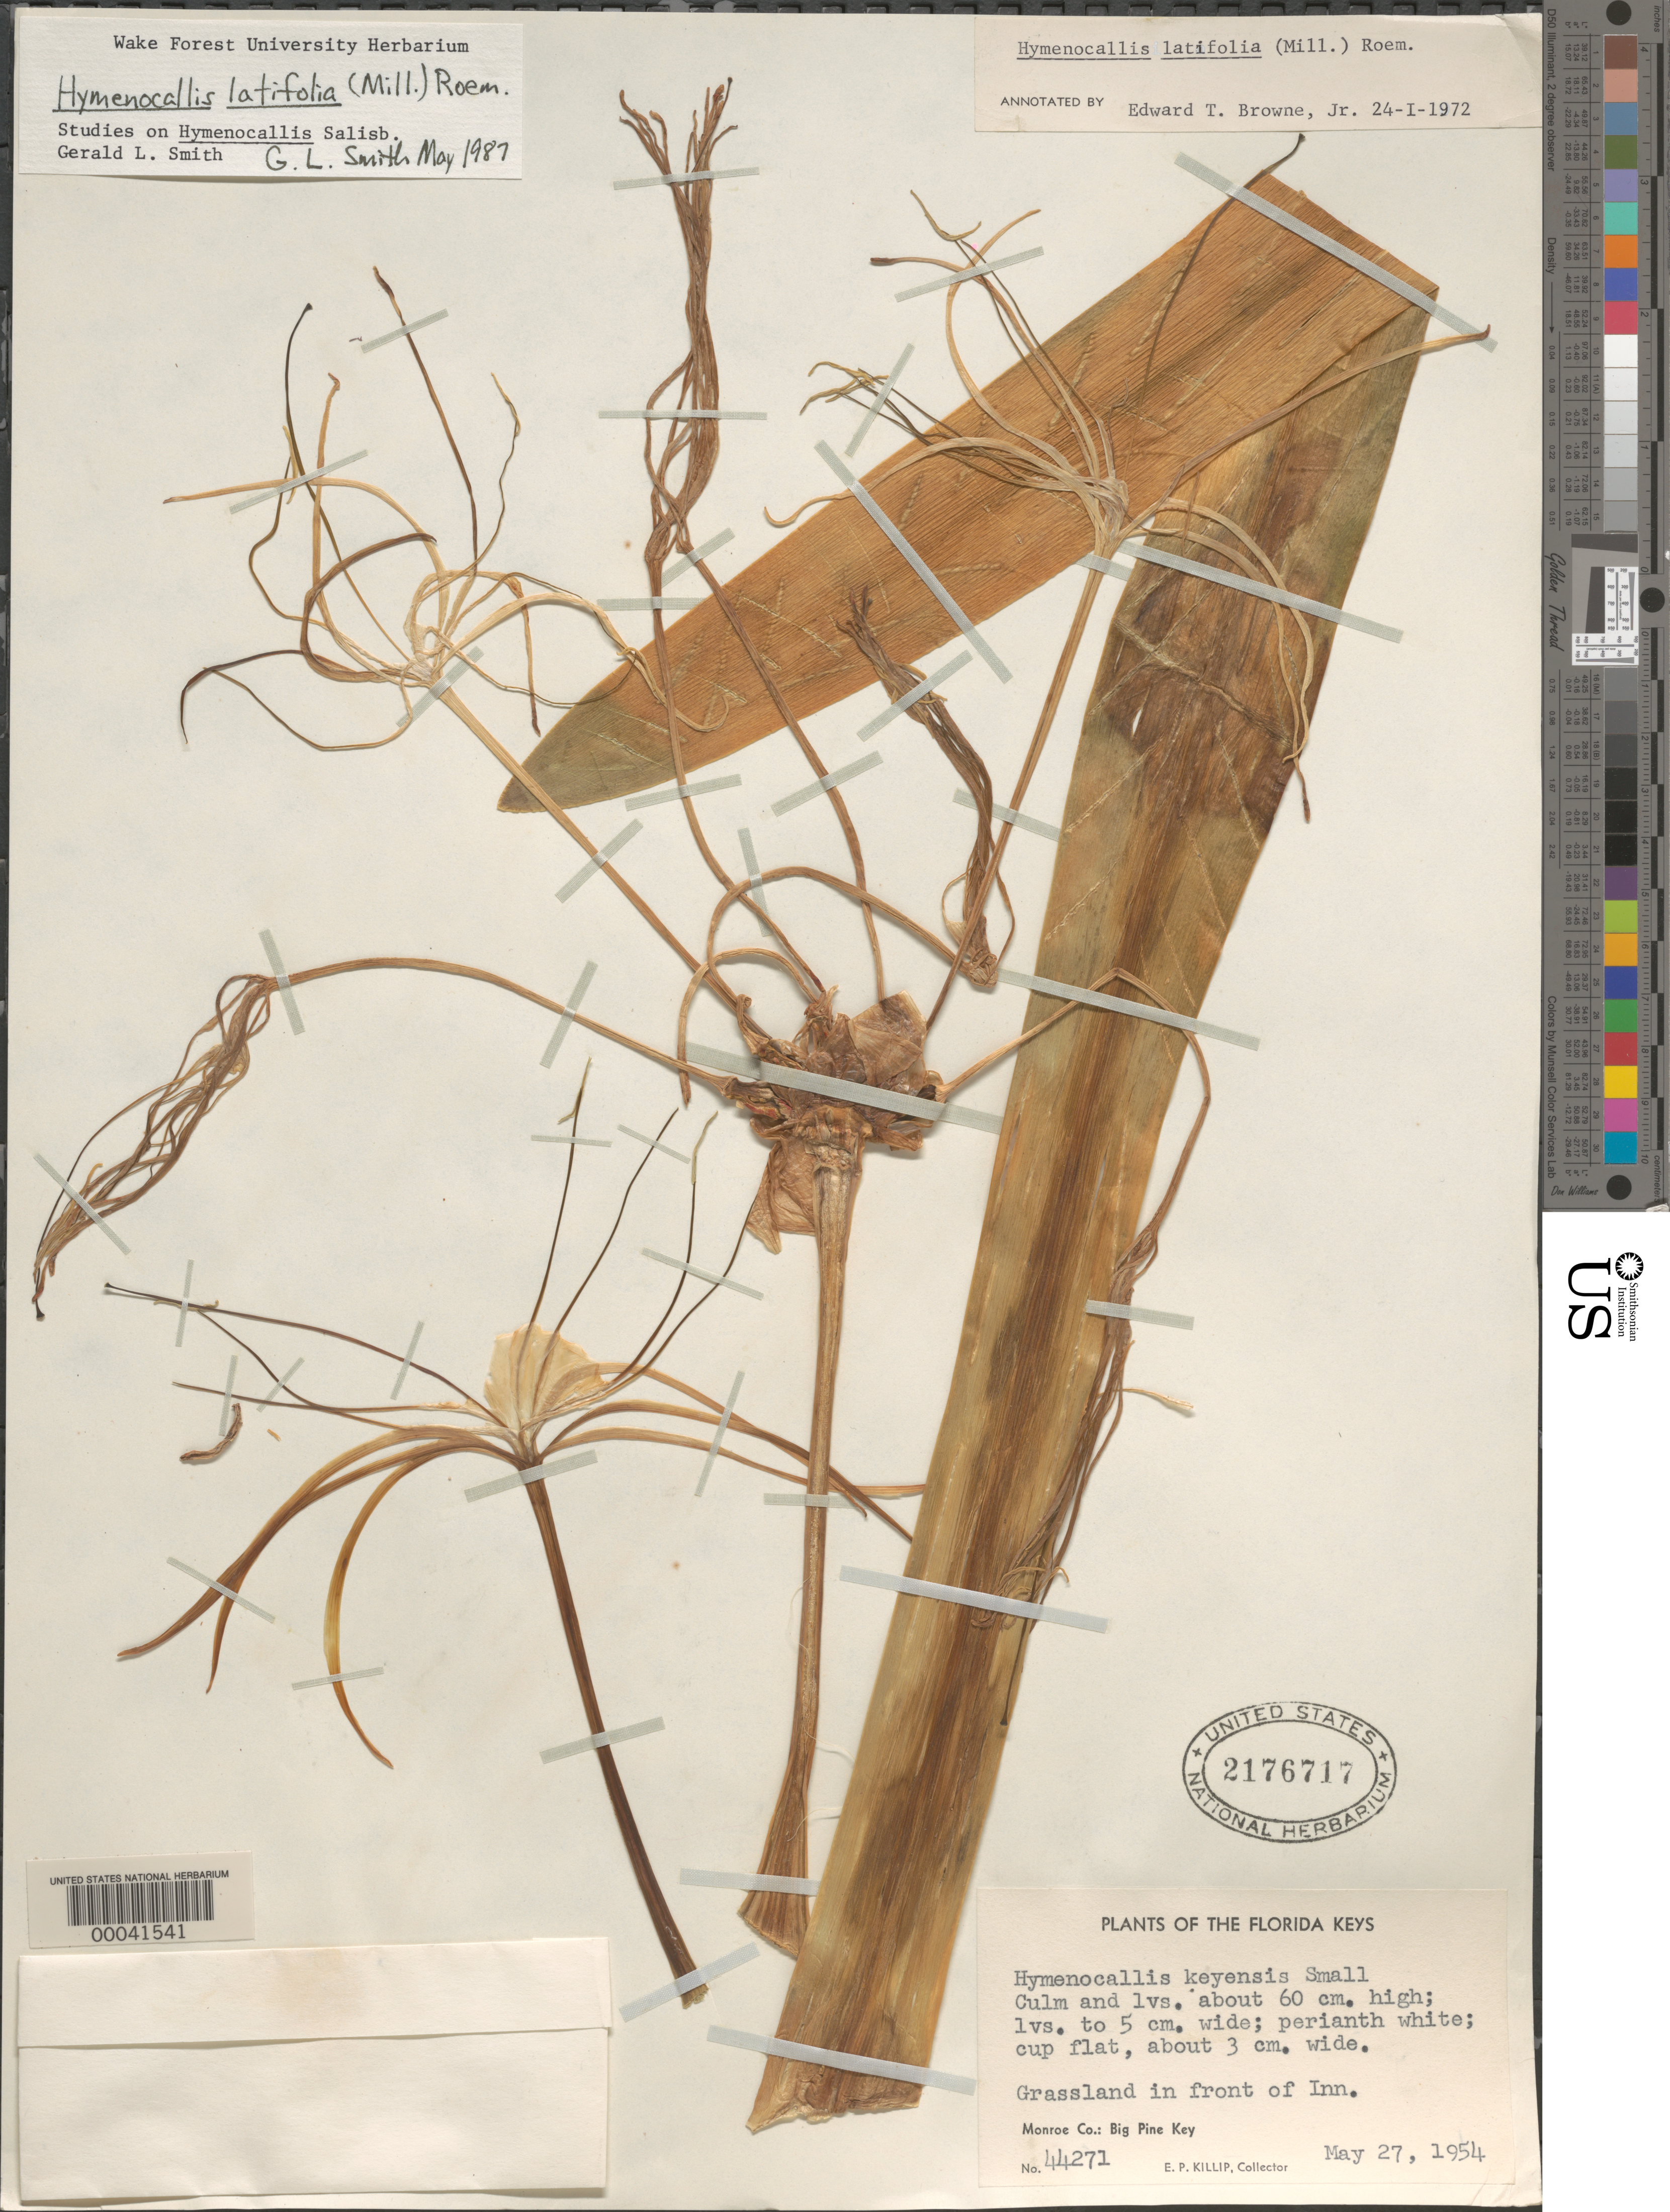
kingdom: Plantae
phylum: Tracheophyta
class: Liliopsida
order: Asparagales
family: Amaryllidaceae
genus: Hymenocallis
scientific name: Hymenocallis latifolia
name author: (Mill.) M. Roem.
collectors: E. P. Killip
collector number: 44271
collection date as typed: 27 May 1954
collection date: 1954-05-27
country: United States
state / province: Florida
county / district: Monroe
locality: Big pine key, in front of inn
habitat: Grassland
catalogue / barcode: US 2176717